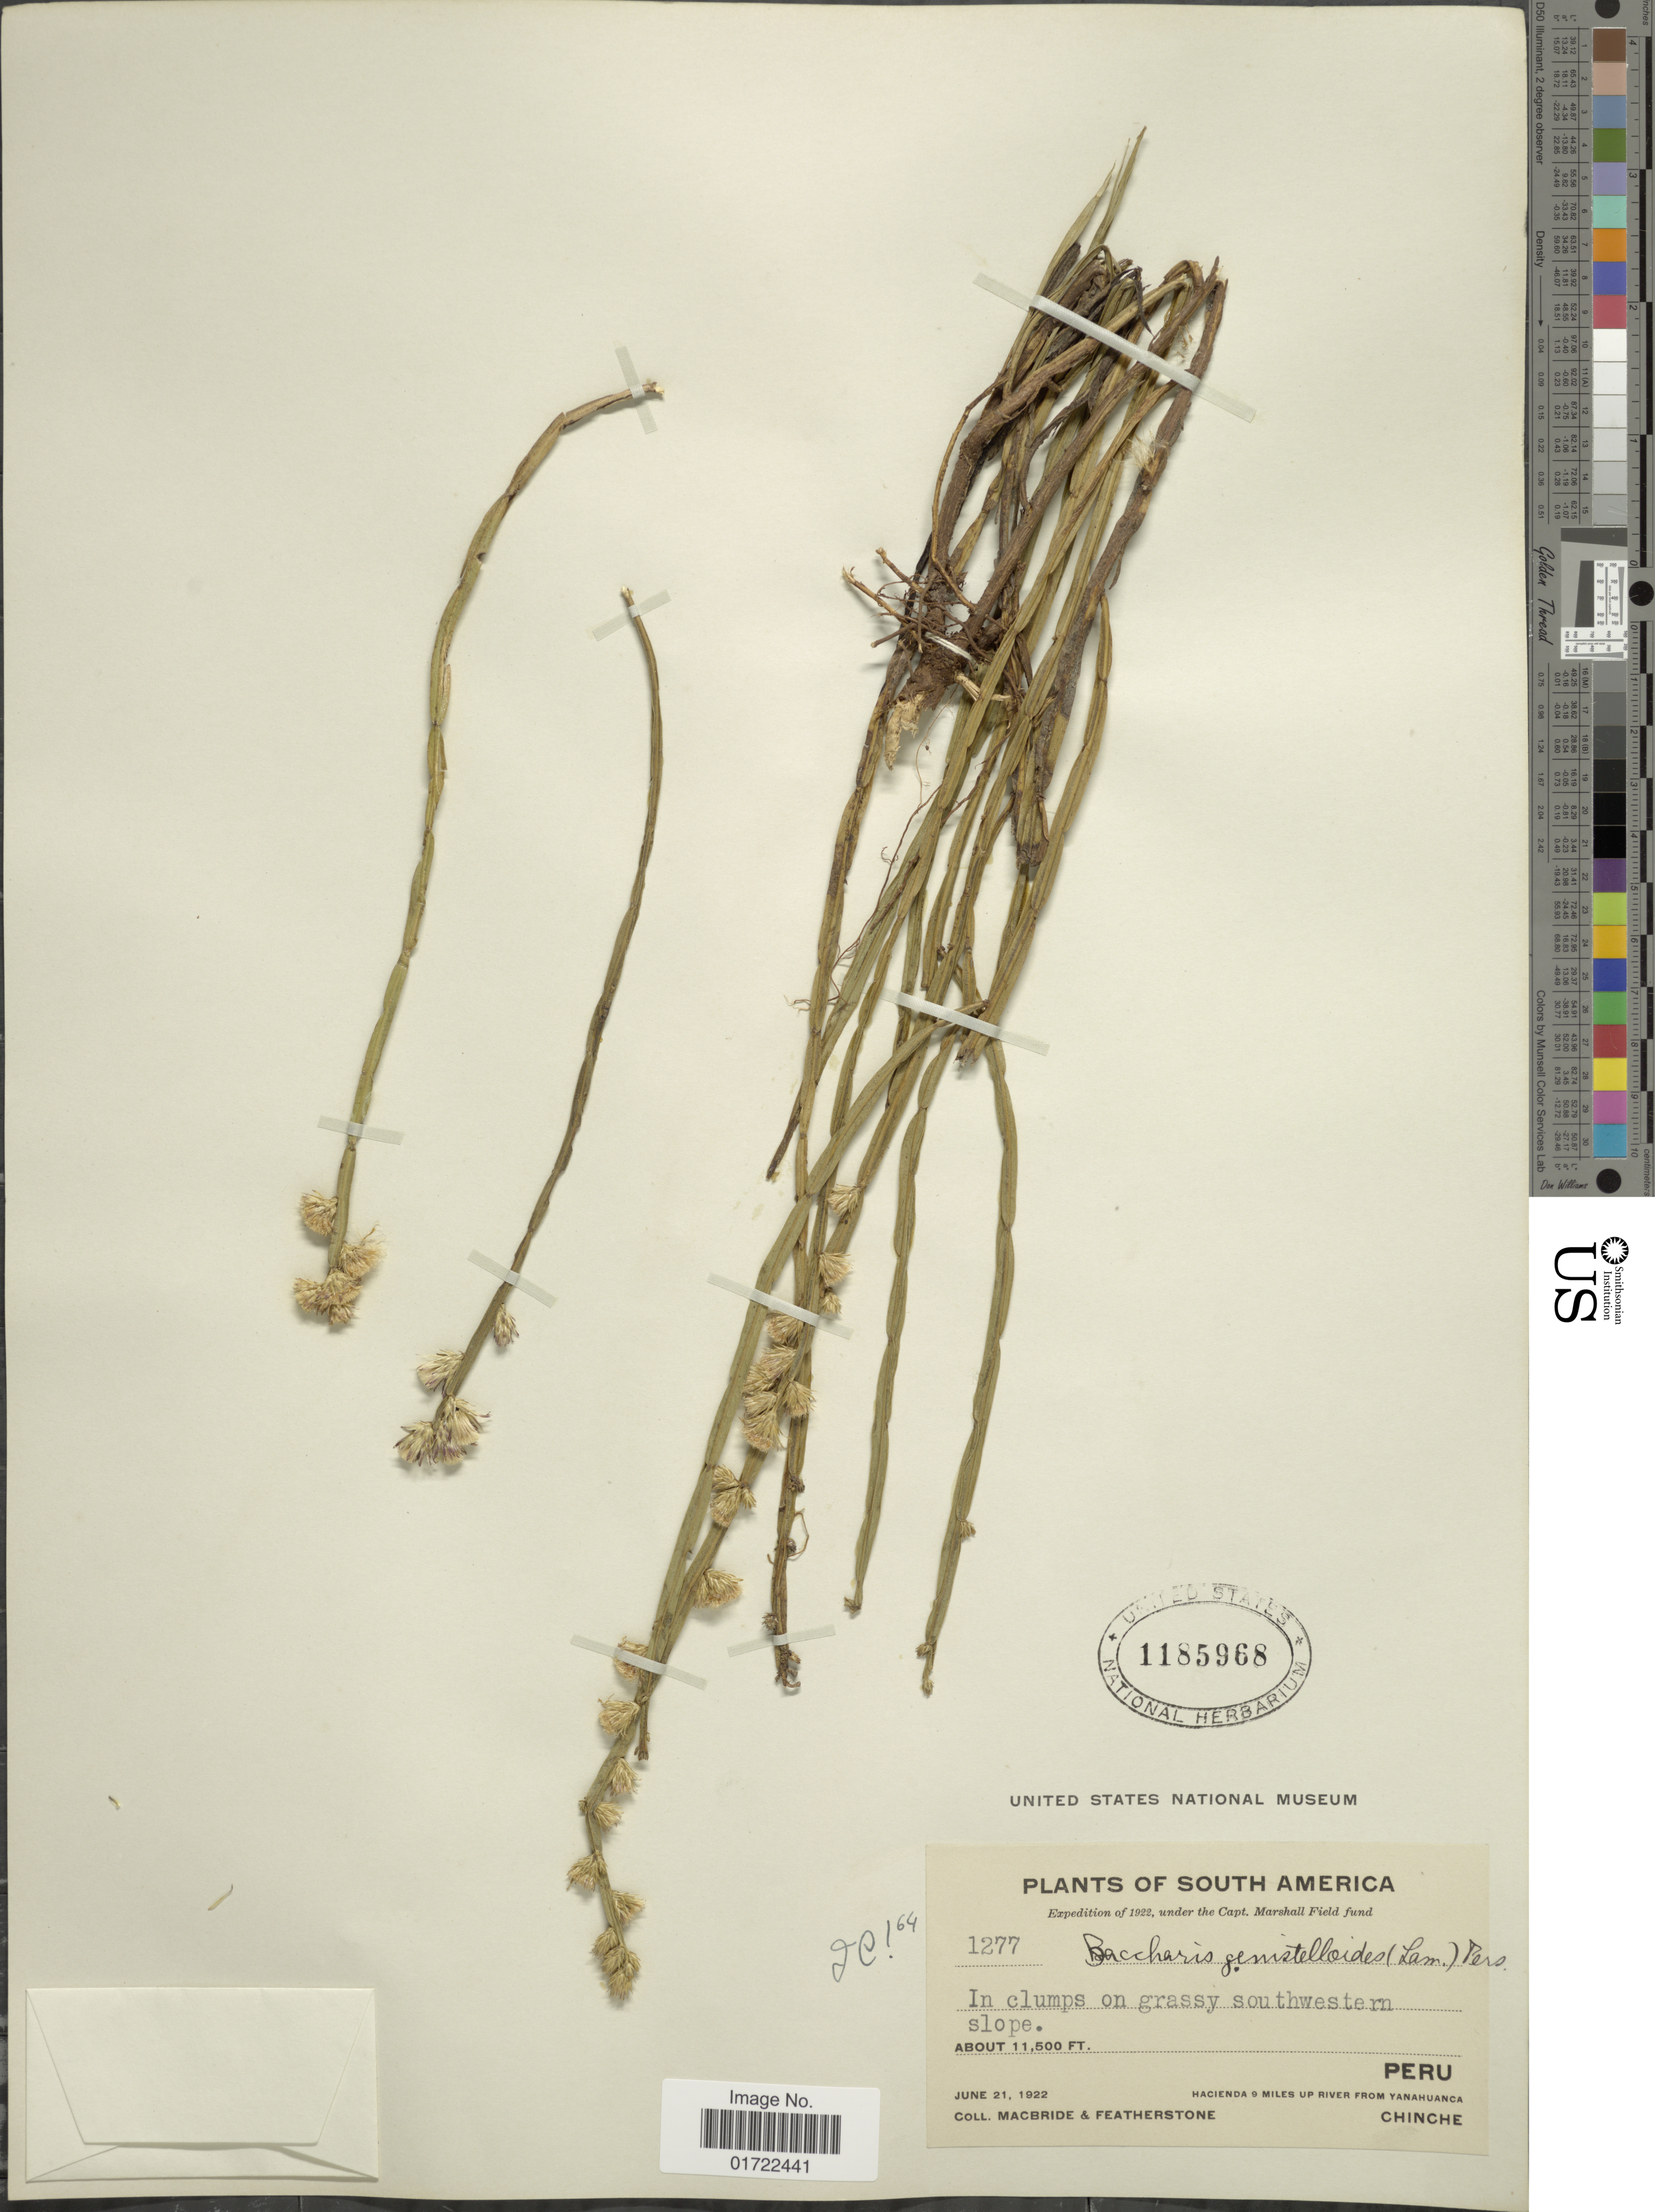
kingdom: Plantae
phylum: Tracheophyta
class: Magnoliopsida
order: Asterales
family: Asteraceae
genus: Baccharis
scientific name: Baccharis genistelloides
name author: (Lam.) Pers.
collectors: Macbride, -- & -. Featherstone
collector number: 1277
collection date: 1922-06-21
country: Peru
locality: Hacienda 9 miles up river from Yanahuanca, Chinche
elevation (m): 3505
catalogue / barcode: US 1185968